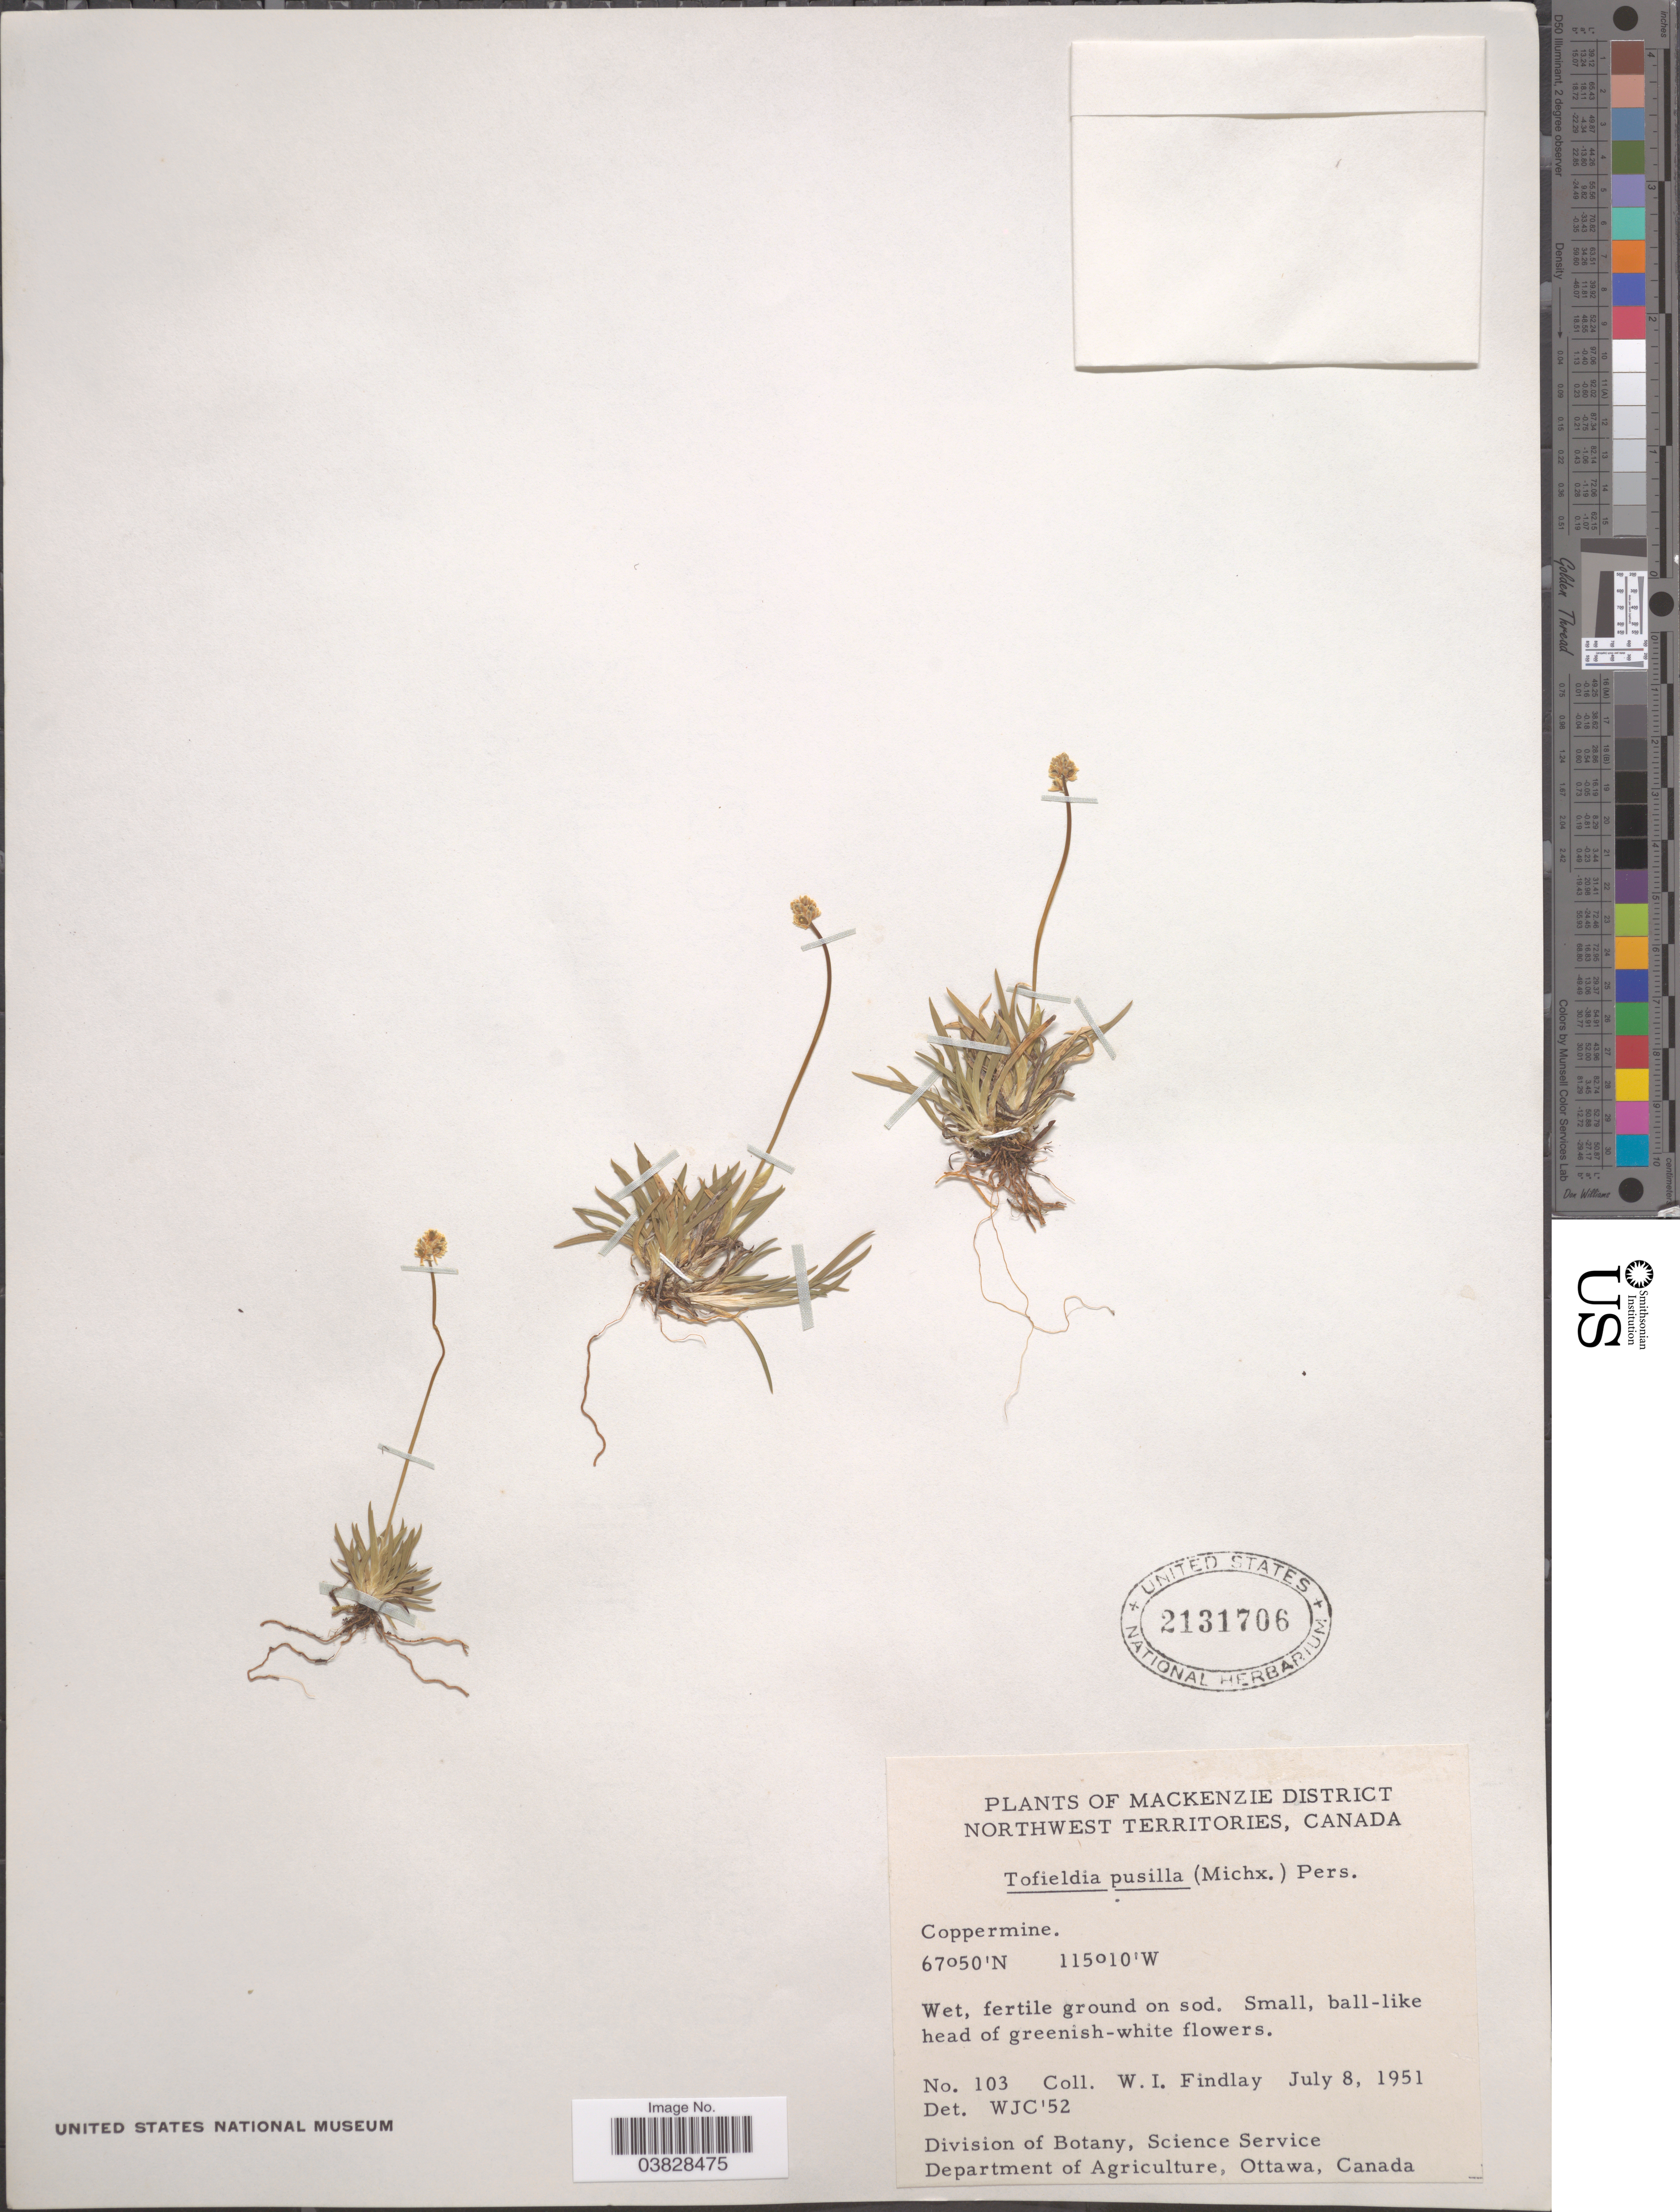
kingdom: Plantae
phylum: Tracheophyta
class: Liliopsida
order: Alismatales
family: Tofieldiaceae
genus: Tofieldia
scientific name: Tofieldia pusilla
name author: (Michx.) Pers.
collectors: W. Findlay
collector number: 103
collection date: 1951-07-08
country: Canada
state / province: Northwest Territories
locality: Mackenzie District.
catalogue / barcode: US 2131706